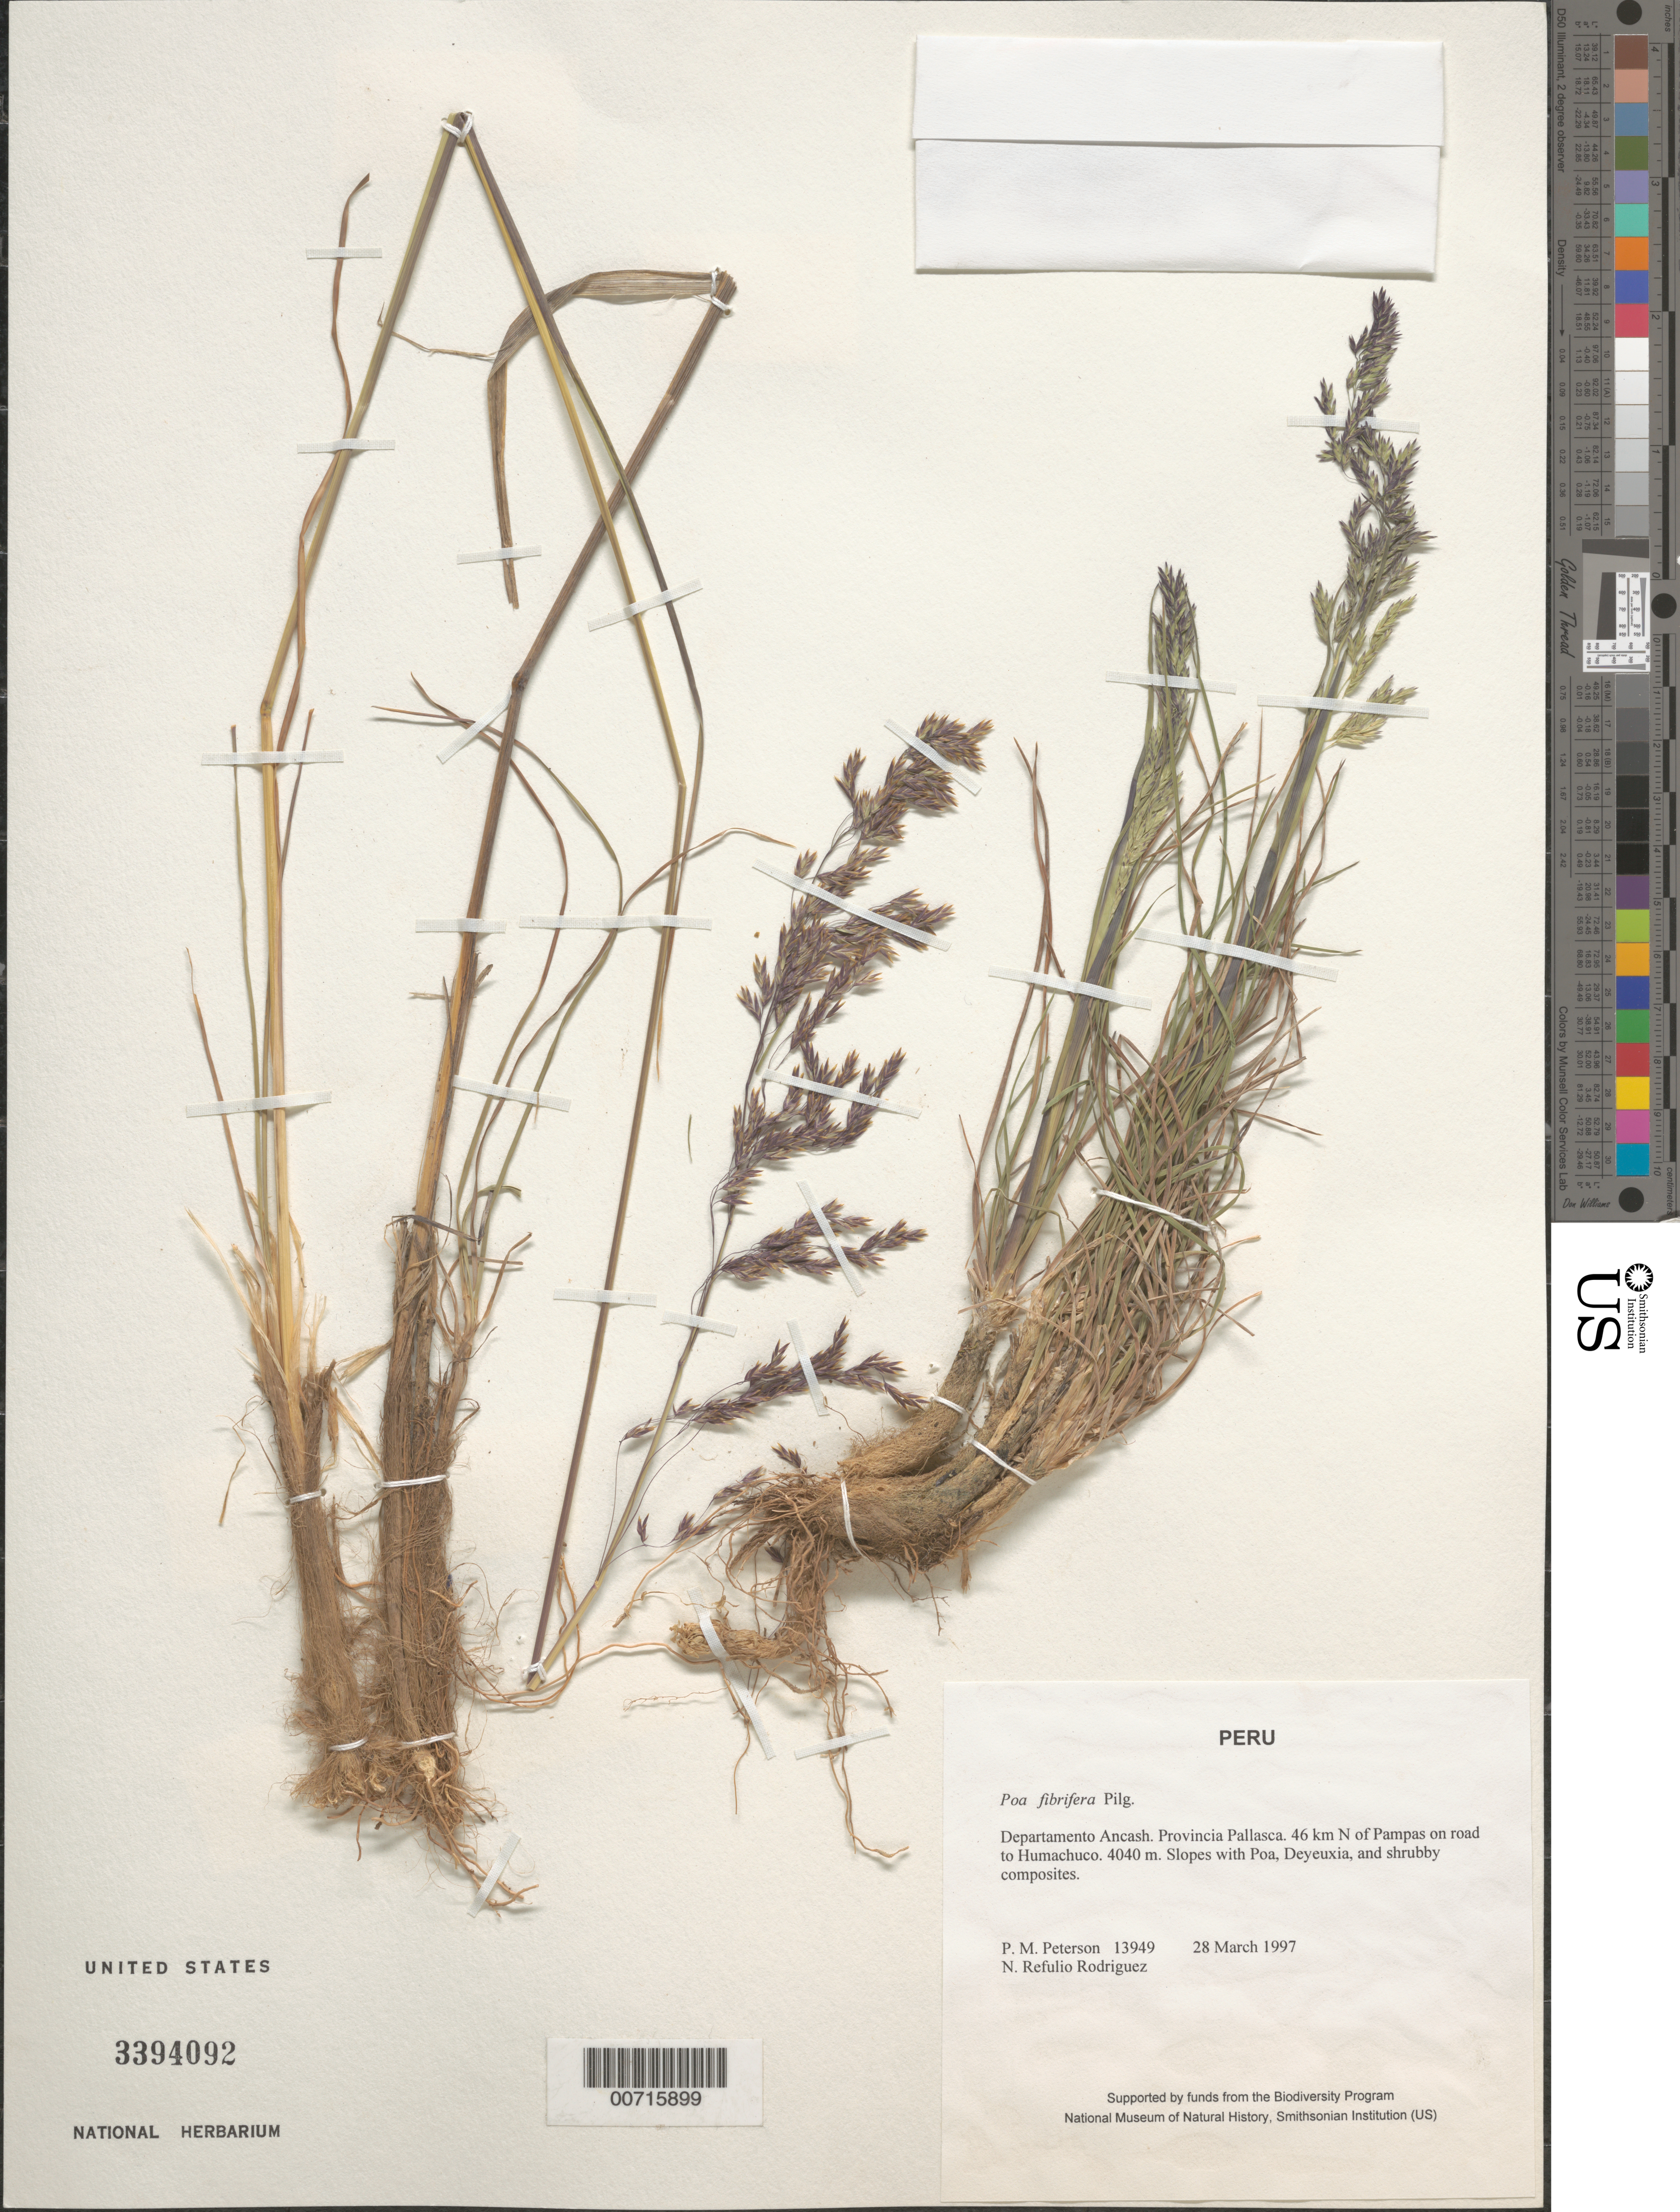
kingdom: Plantae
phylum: Tracheophyta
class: Liliopsida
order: Poales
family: Poaceae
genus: Poa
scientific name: Poa fibrifera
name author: Pilg.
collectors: P. M. Peterson & N. Refulio-Rodríguez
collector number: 13949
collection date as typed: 28 Mar 1997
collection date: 1997-03-28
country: Peru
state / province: Ancash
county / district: Pallasca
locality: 46 km N of Pampas on road to Humachuco.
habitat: Slopes with Poa, Deyeuxia, and shruby composites.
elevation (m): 4040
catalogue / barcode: US 3394092